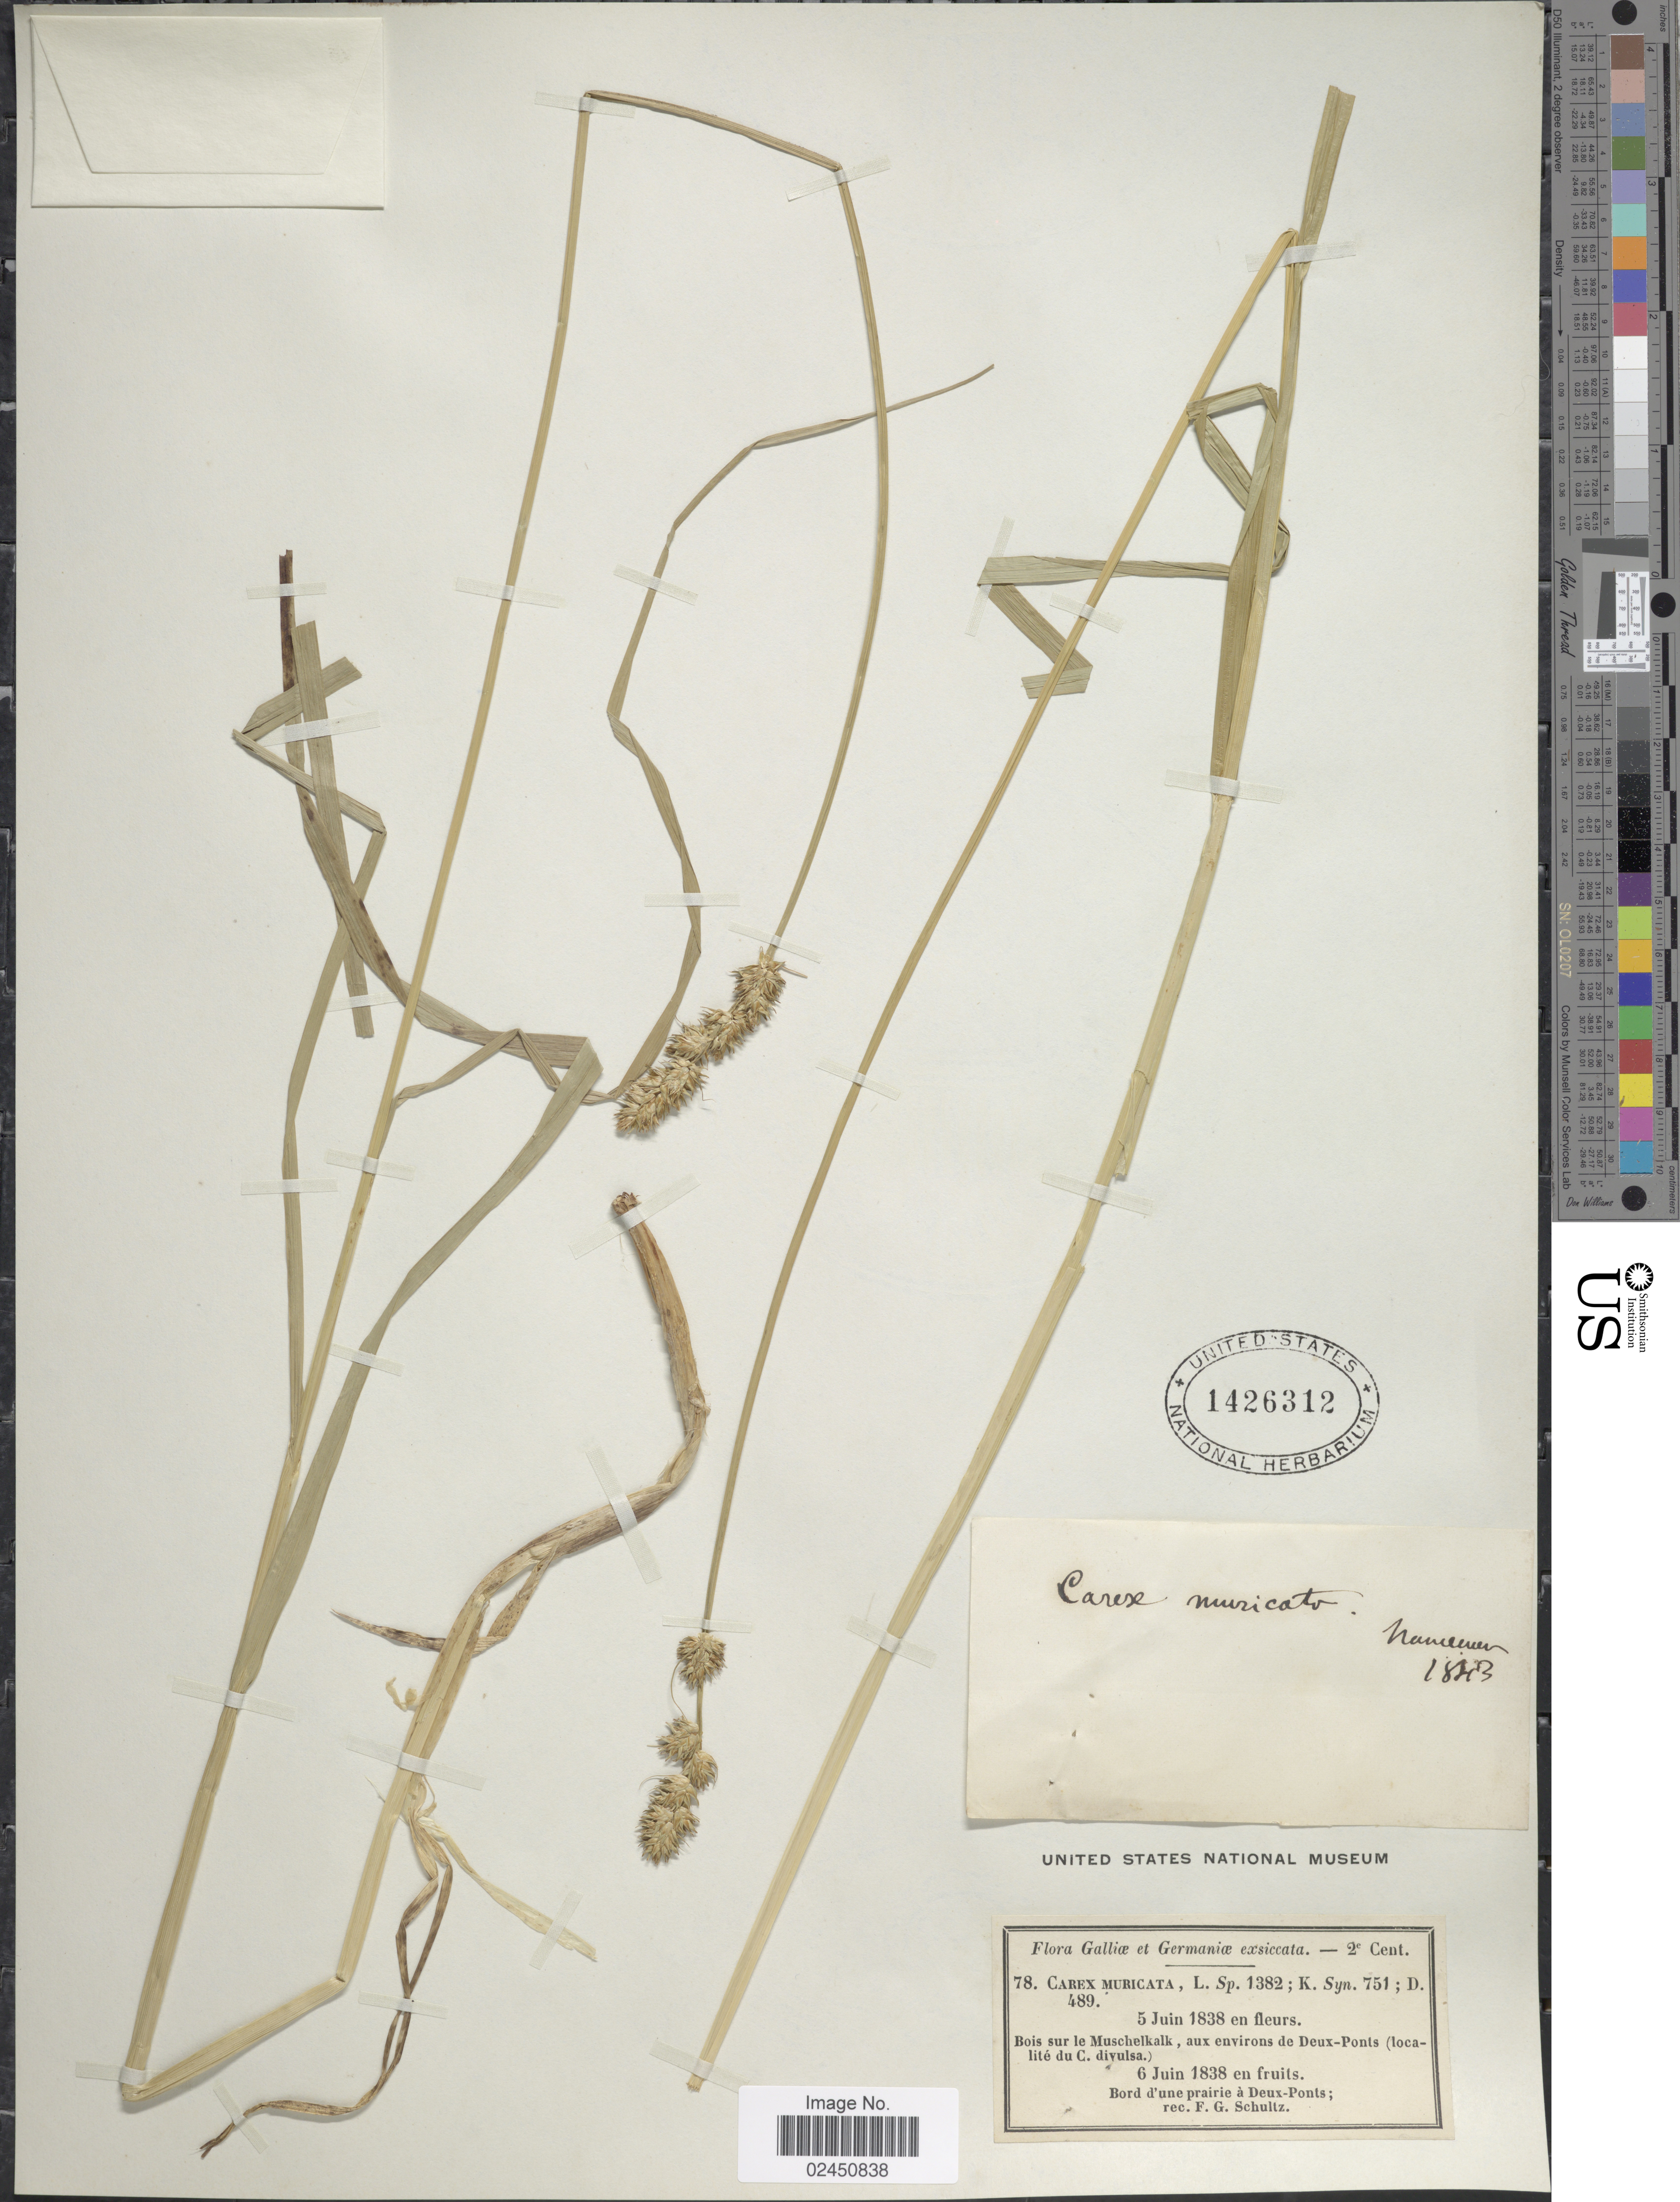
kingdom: Plantae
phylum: Tracheophyta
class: Liliopsida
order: Poales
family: Cyperaceae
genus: Carex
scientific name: Carex muricata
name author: L.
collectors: F. Schultz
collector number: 78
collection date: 1838-06-05/1838-06-06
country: Germany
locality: Galliae et Germaniae, bois sur le Muschelkalk, aux environs de Deux-Ponts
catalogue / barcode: US 1426312